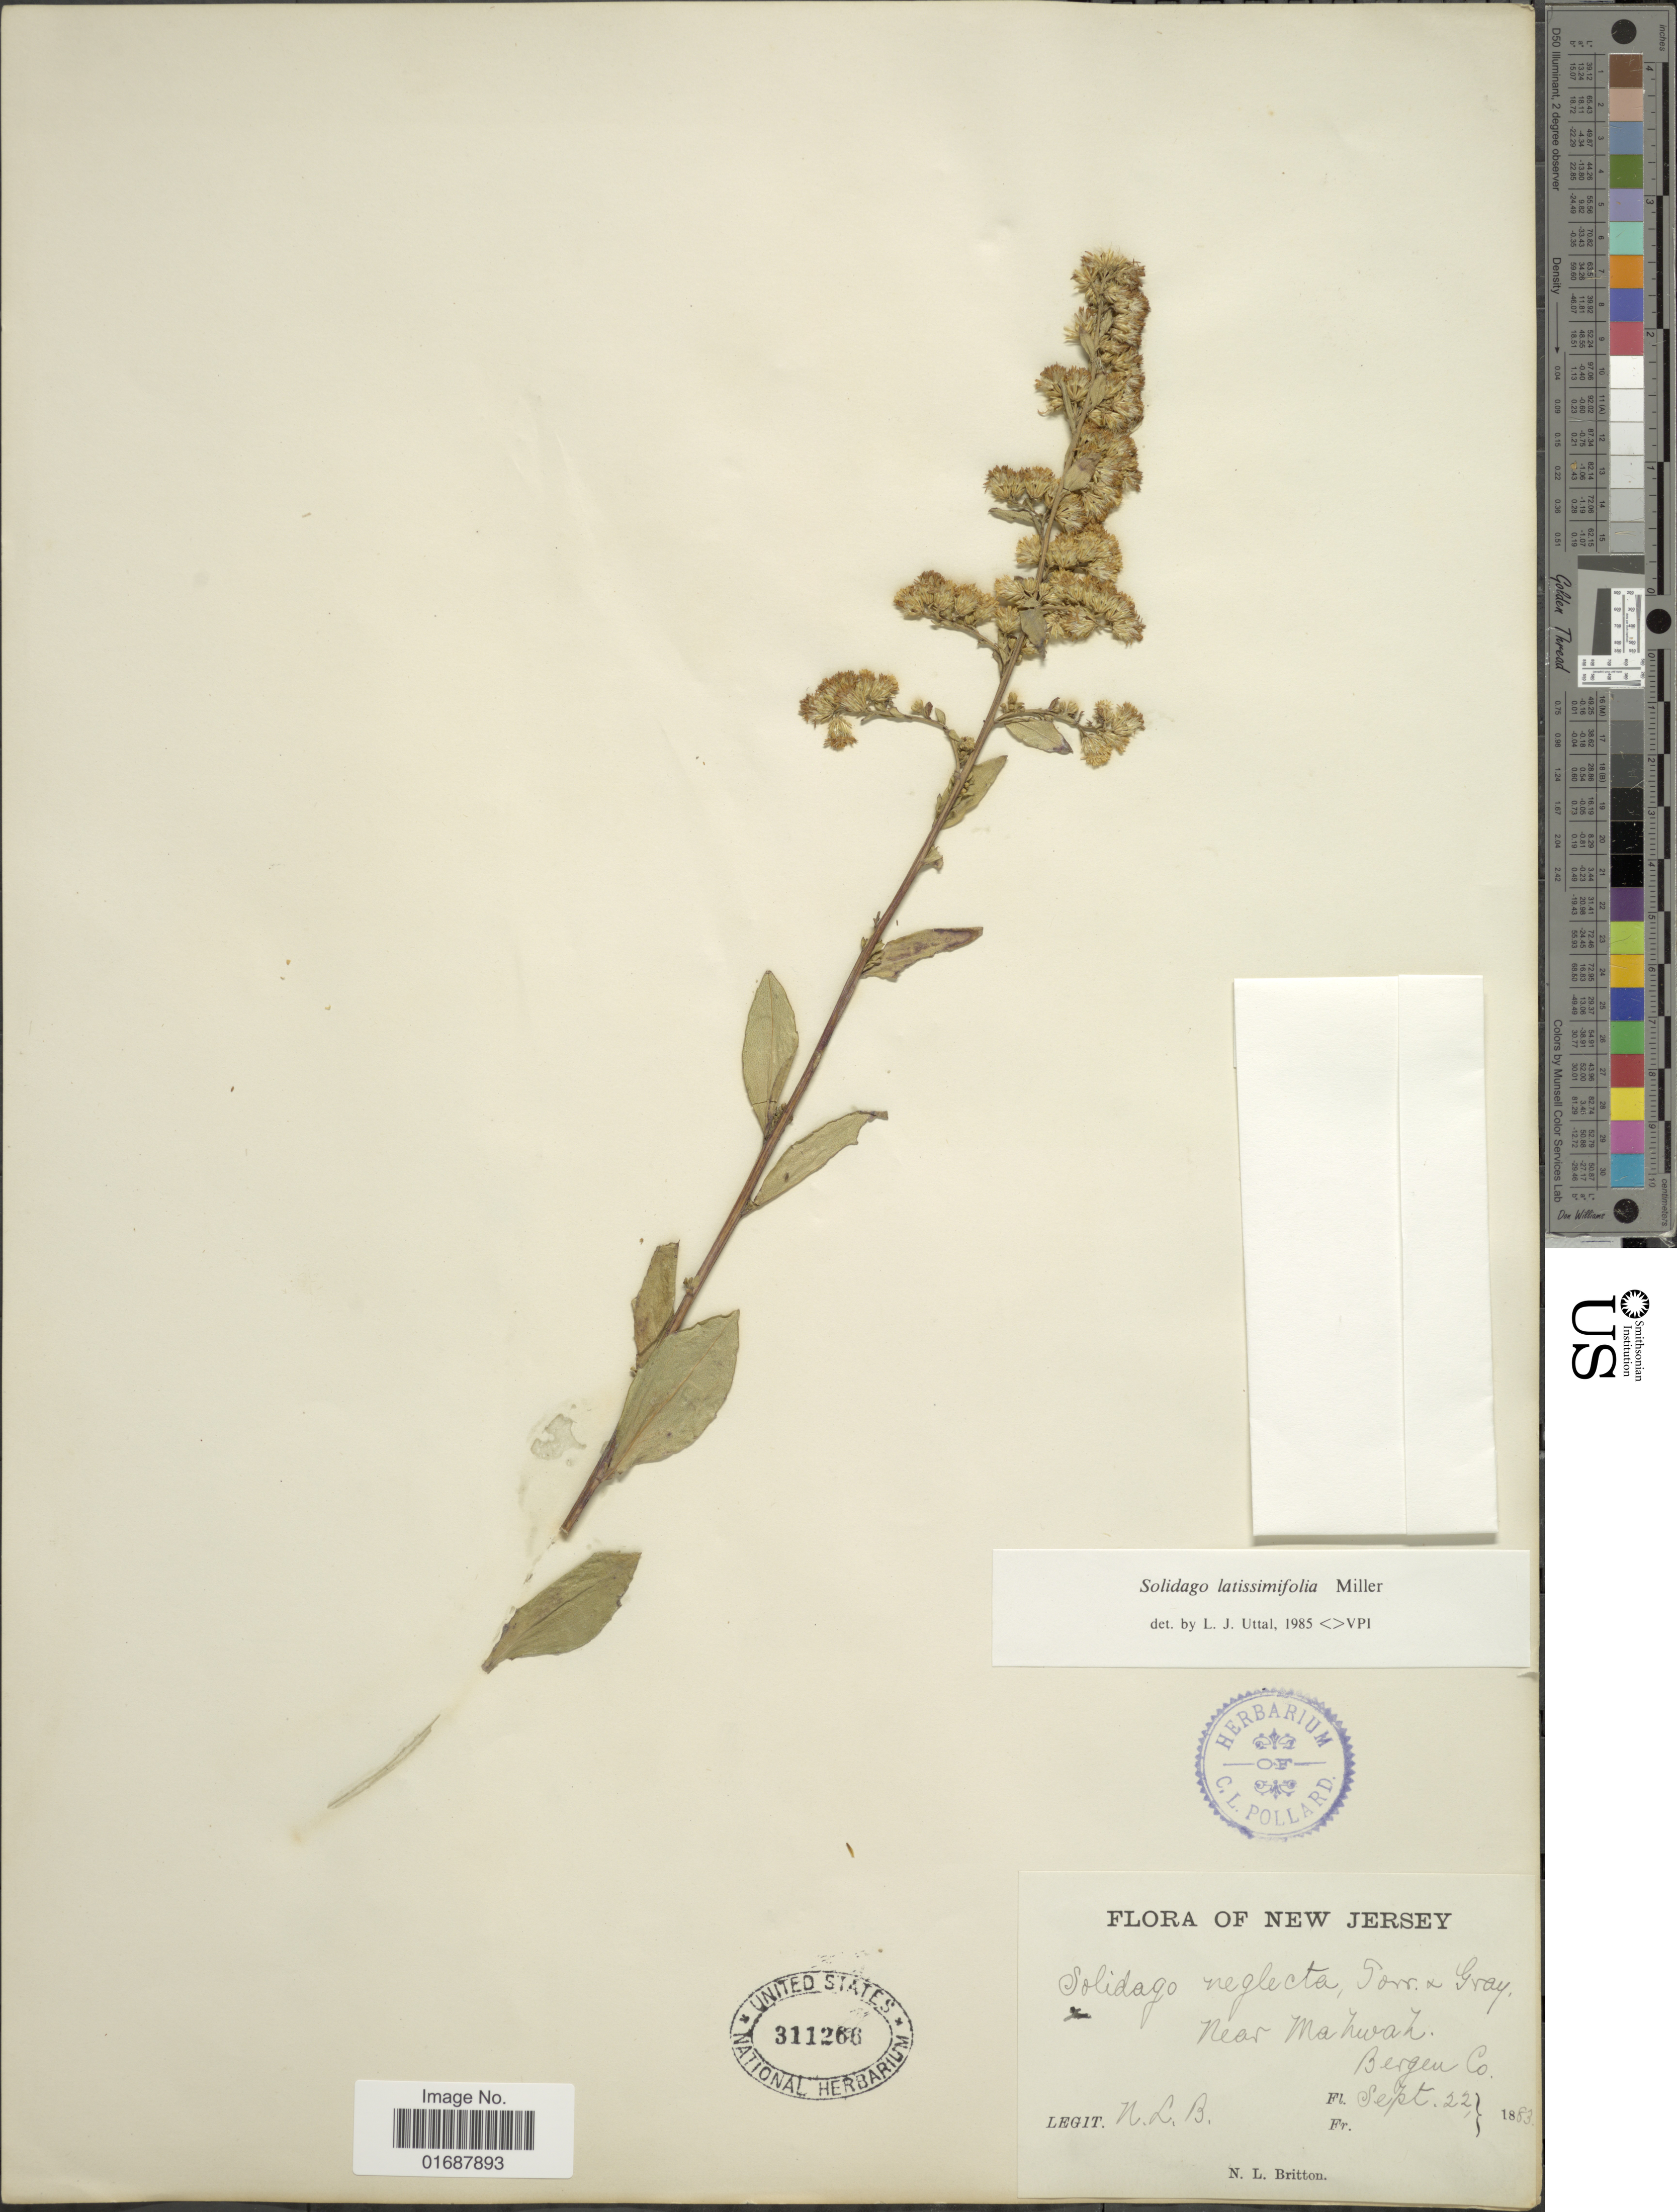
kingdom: Plantae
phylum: Tracheophyta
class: Magnoliopsida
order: Asterales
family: Asteraceae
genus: Solidago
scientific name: Solidago latissimifolia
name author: Mill.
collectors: N. Britton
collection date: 1883-09-22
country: United States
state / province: New Jersey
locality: Near Ma Zwah, Bergen Co.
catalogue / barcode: US 311266